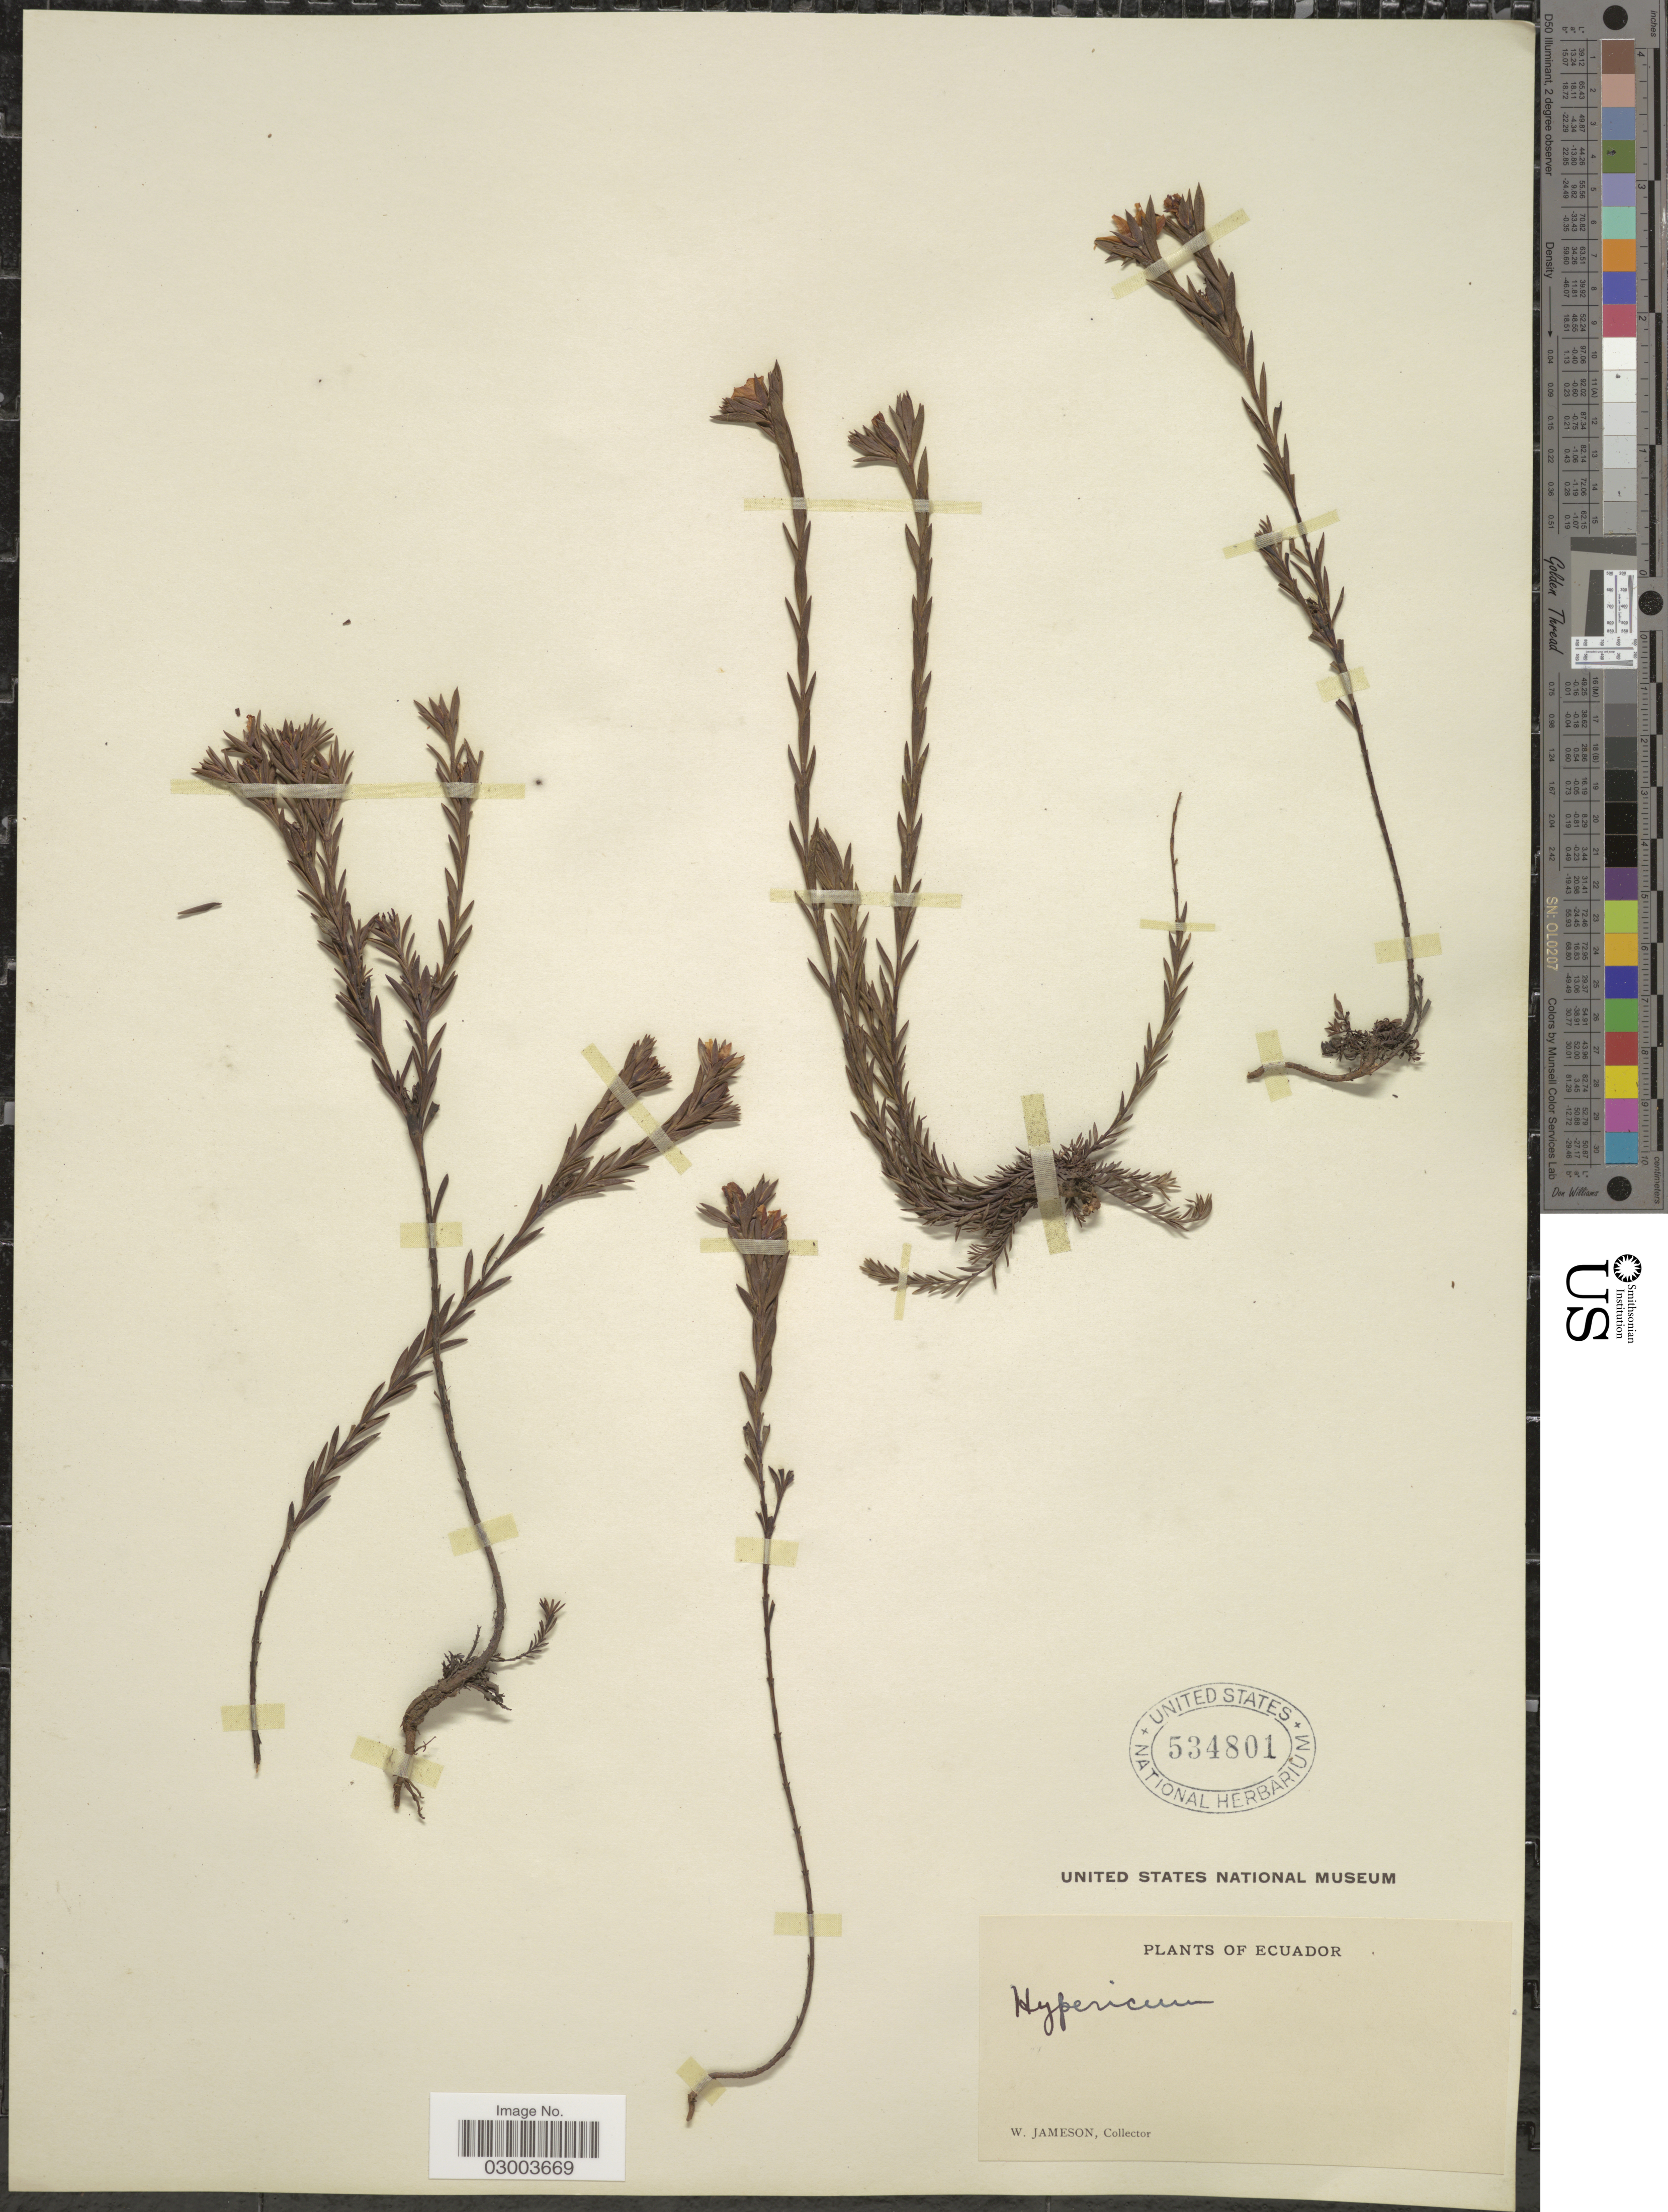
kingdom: Plantae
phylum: Tracheophyta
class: Magnoliopsida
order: Malpighiales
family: Hypericaceae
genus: Hypericum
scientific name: Hypericum decandrum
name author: Turcz.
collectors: W. Jameson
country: Ecuador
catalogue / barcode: US 534801